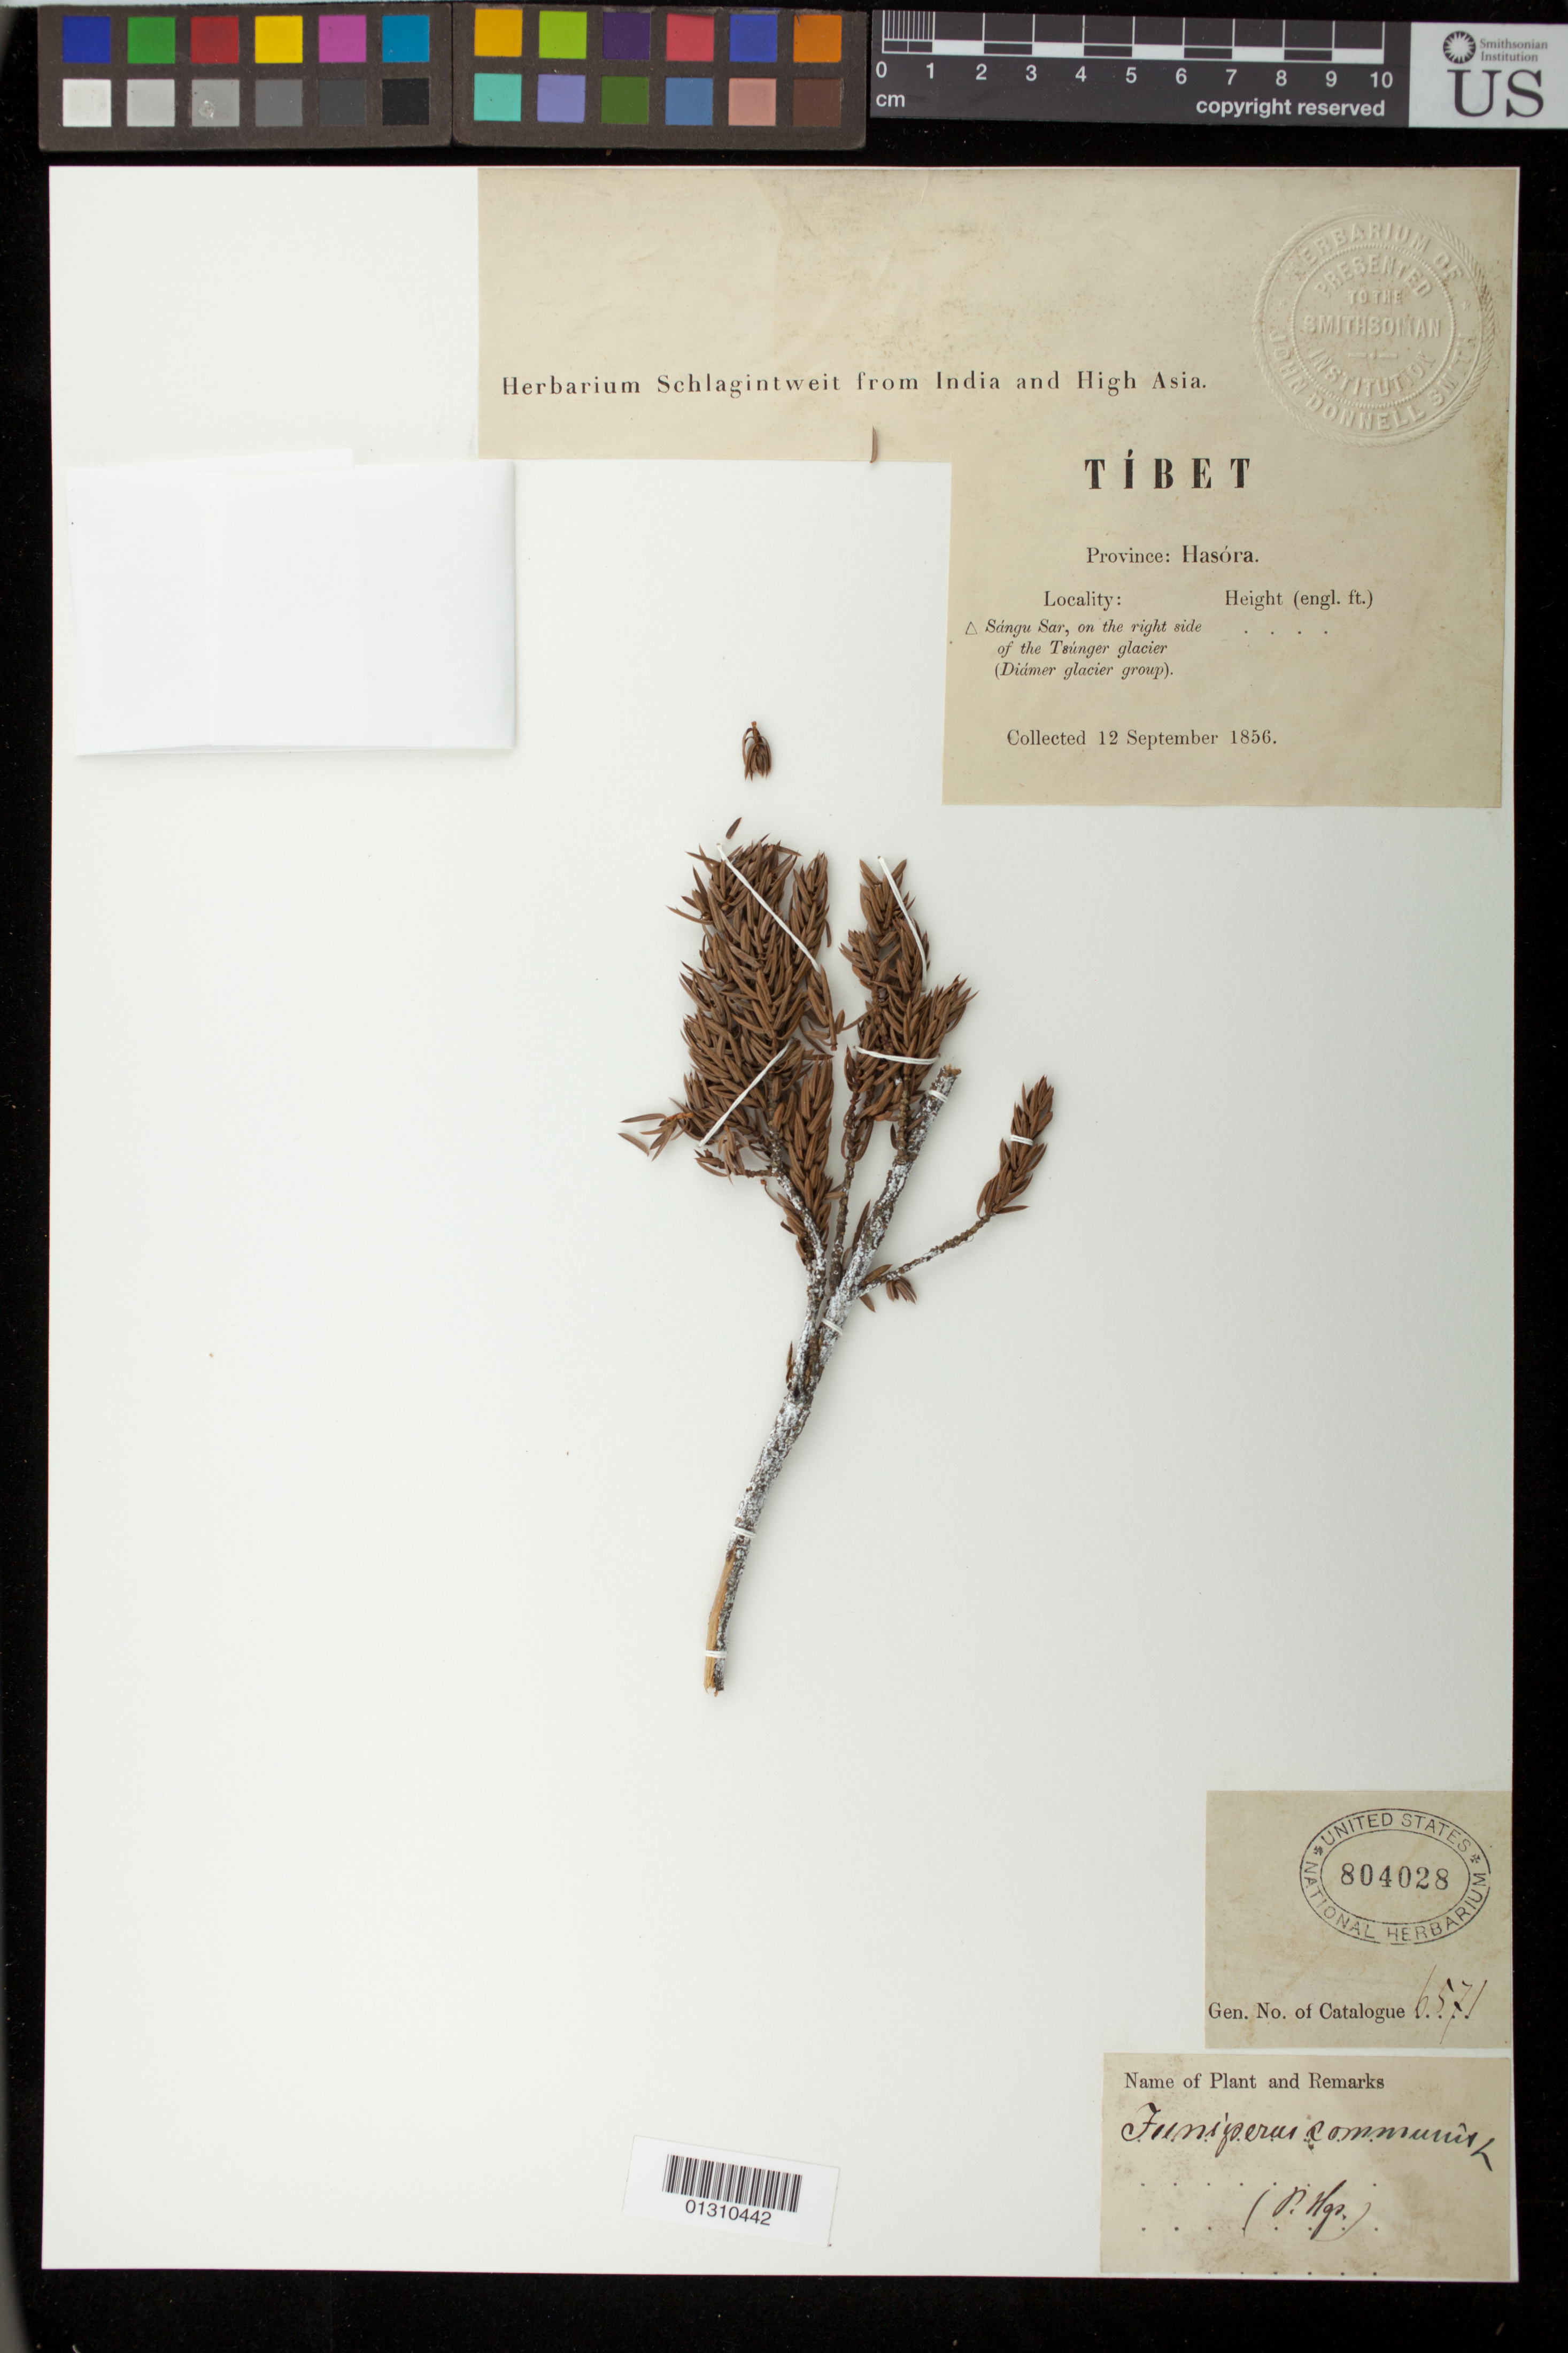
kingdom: Plantae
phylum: Tracheophyta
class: Pinopsida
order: Pinales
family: Cupressaceae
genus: Juniperus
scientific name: Juniperus communis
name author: L.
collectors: ex herb. Schlagintweit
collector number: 6571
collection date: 1856-09-12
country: China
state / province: Xizang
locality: Tibet. Province: Hasora. Sangu Sar, on right side of the Tsunger glacier (Diamer glacier group)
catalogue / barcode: US 804028